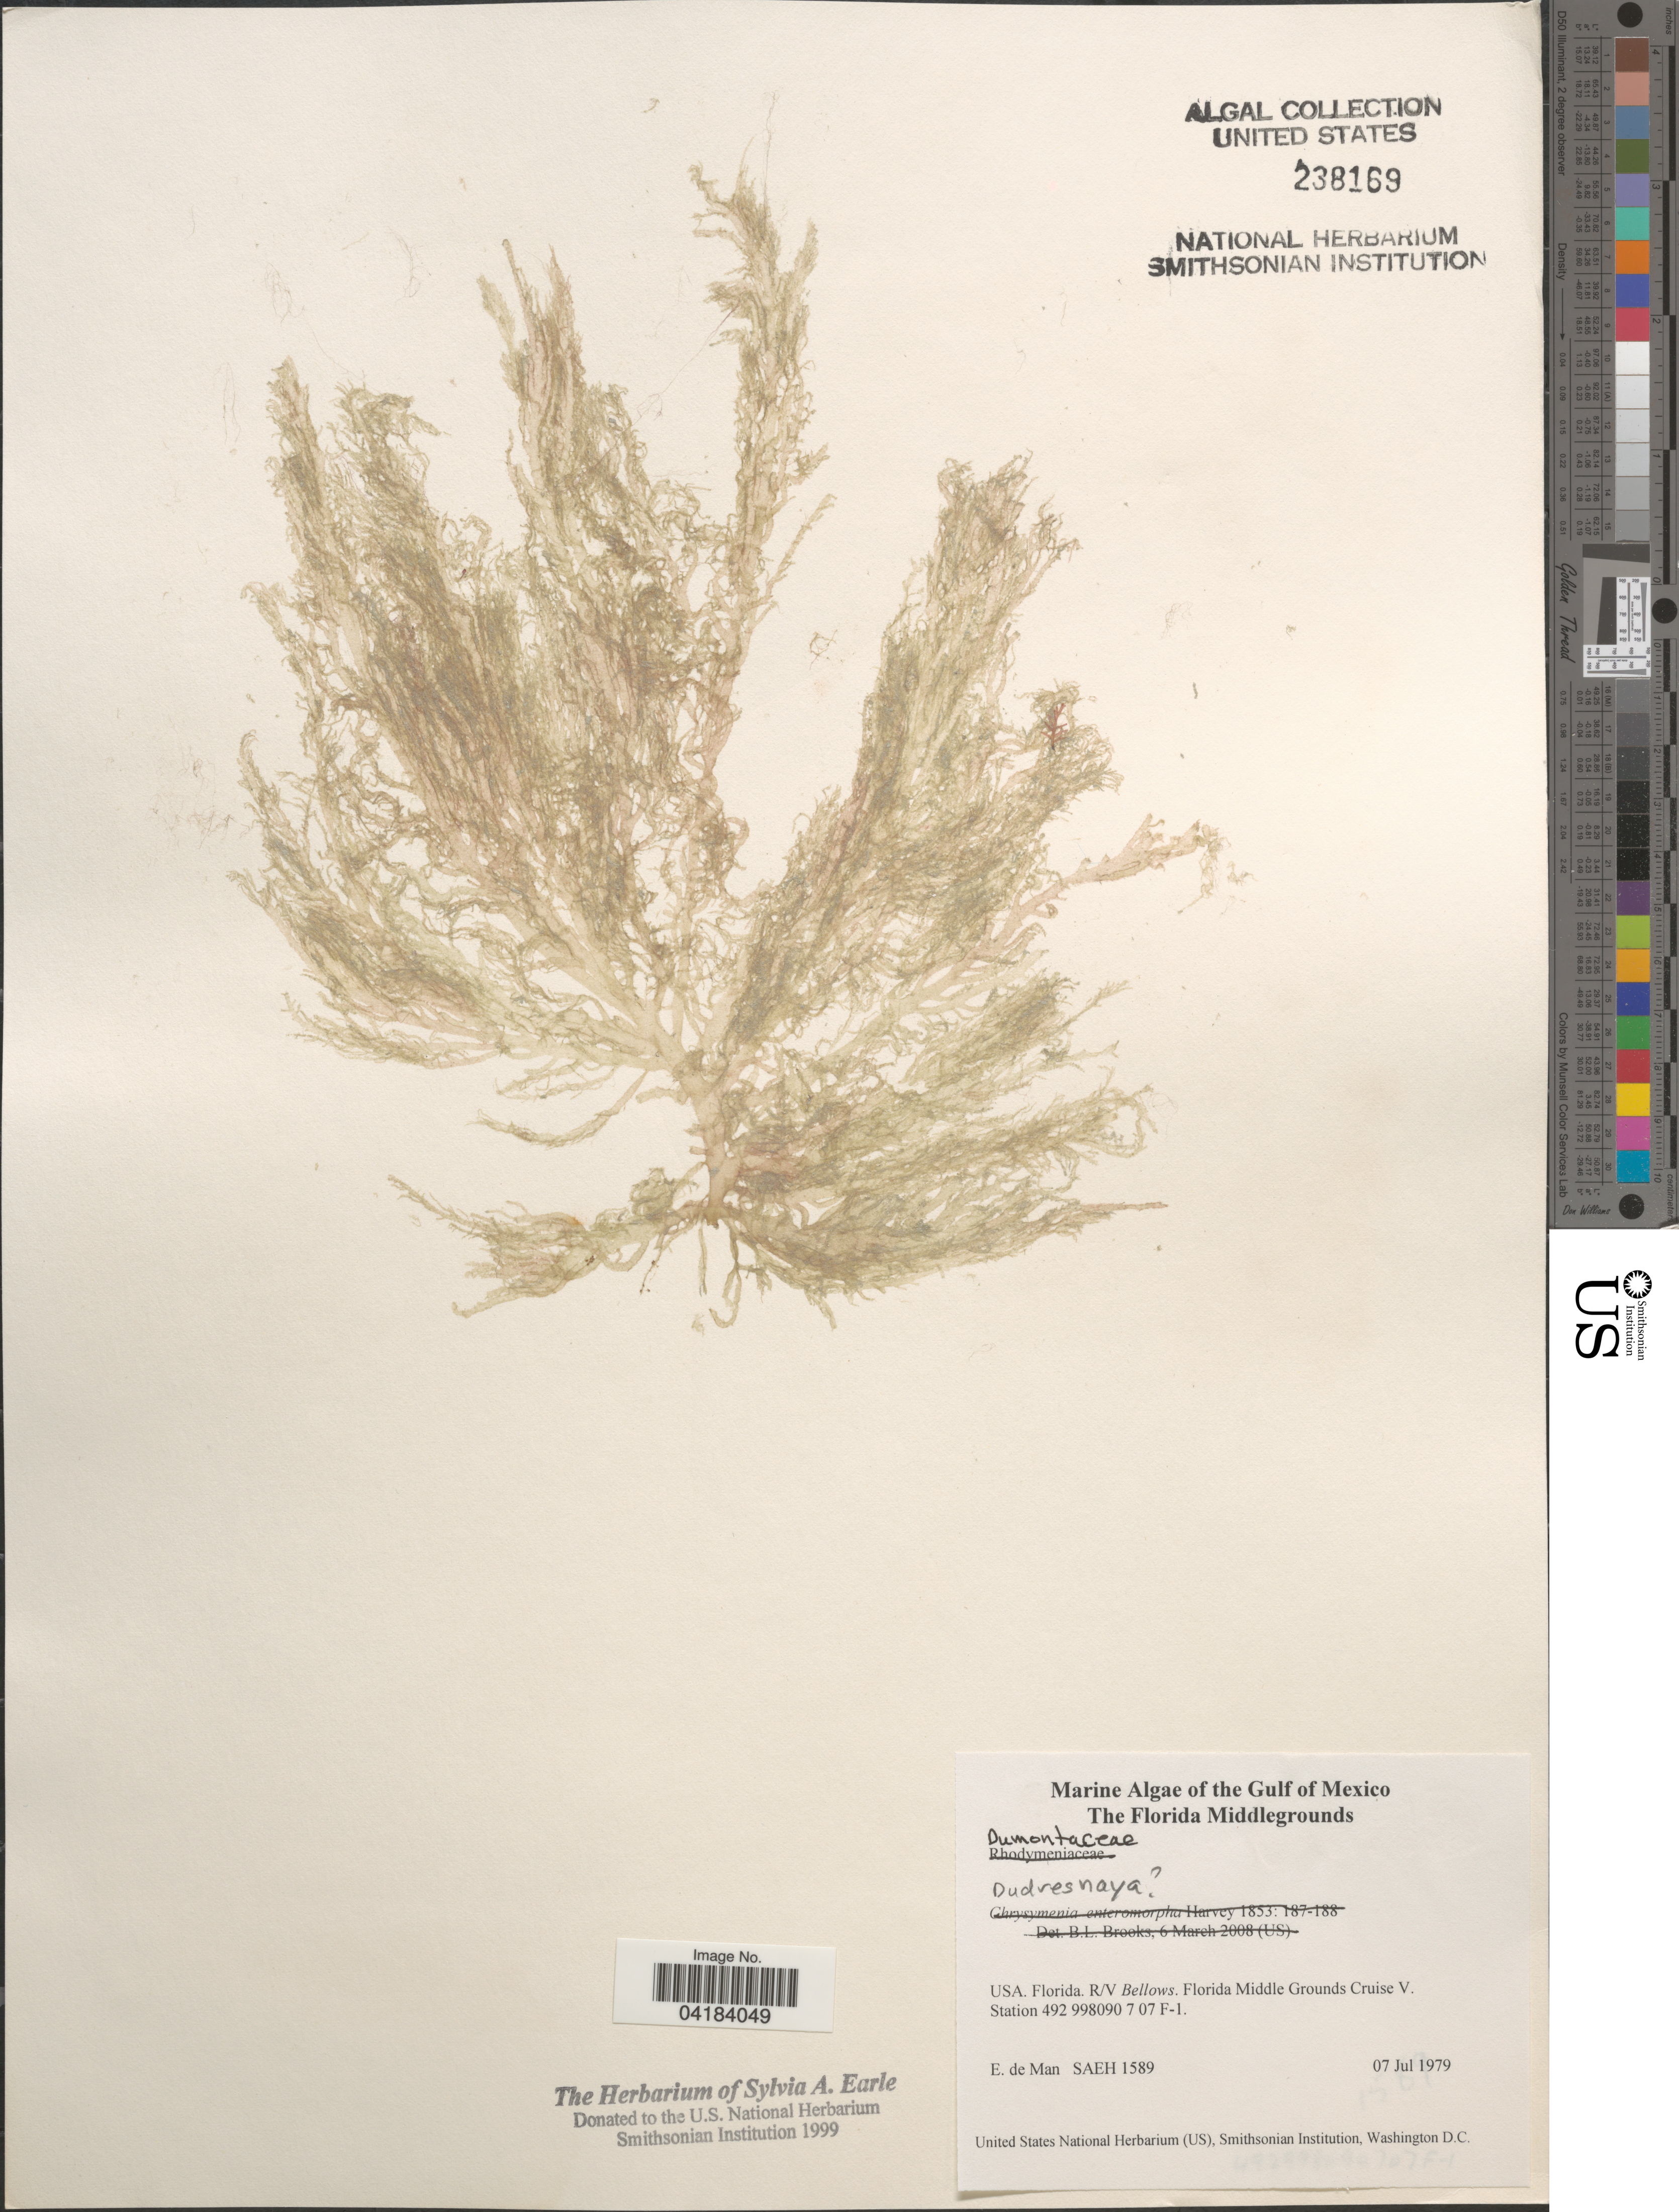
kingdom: Plantae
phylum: Rhodophyta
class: Florideophyceae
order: Gigartinales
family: Dumontiaceae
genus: Dudresnaya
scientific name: Dudresnaya sp.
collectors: E. de Man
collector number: SAEH1589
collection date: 1979-07-07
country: United States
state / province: Florida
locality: The Gulf of Mexico. The Florida Middlegrounds. R/V Bellows. Florida Middle Grounds Cruise V. Station 492 998090 7 07 F-1.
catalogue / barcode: US 238169